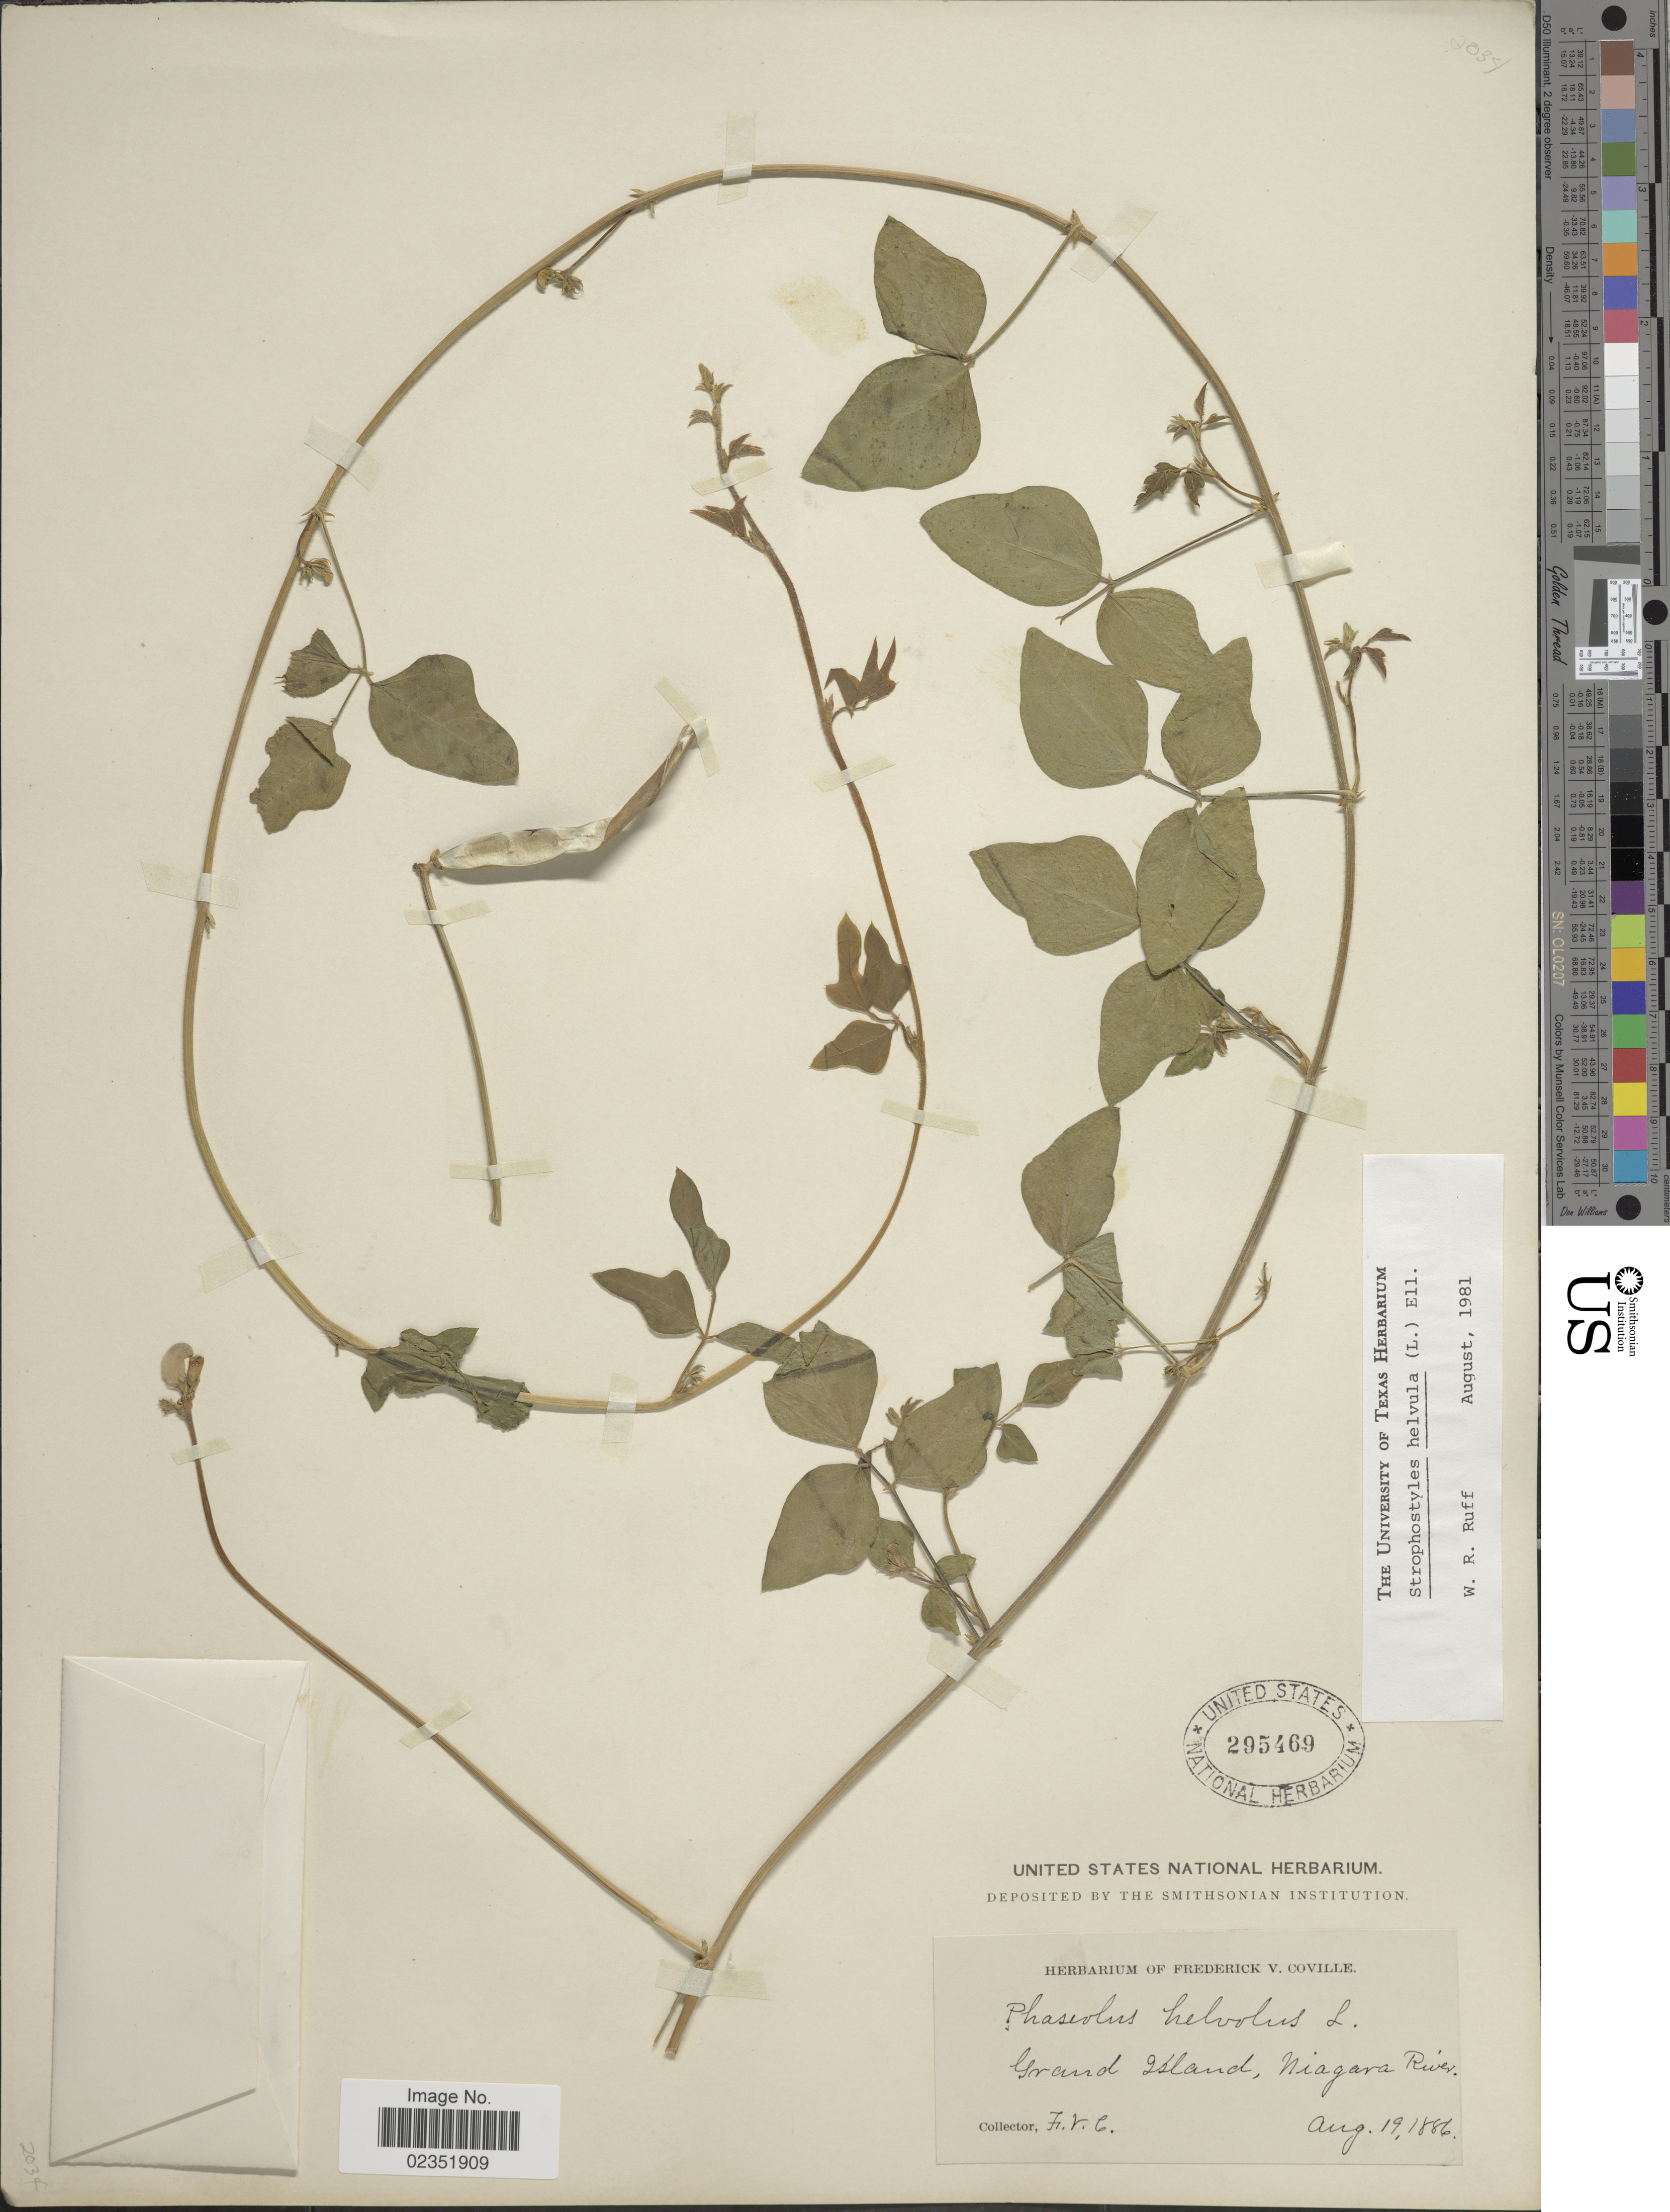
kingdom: Plantae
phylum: Tracheophyta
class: Magnoliopsida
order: Fabales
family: Fabaceae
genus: Strophostyles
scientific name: Strophostyles helvola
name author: (L.) Elliott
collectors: F. V. Coville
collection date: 1886-08-19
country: United States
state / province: New York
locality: Grand Island, Niagara River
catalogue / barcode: US 295469